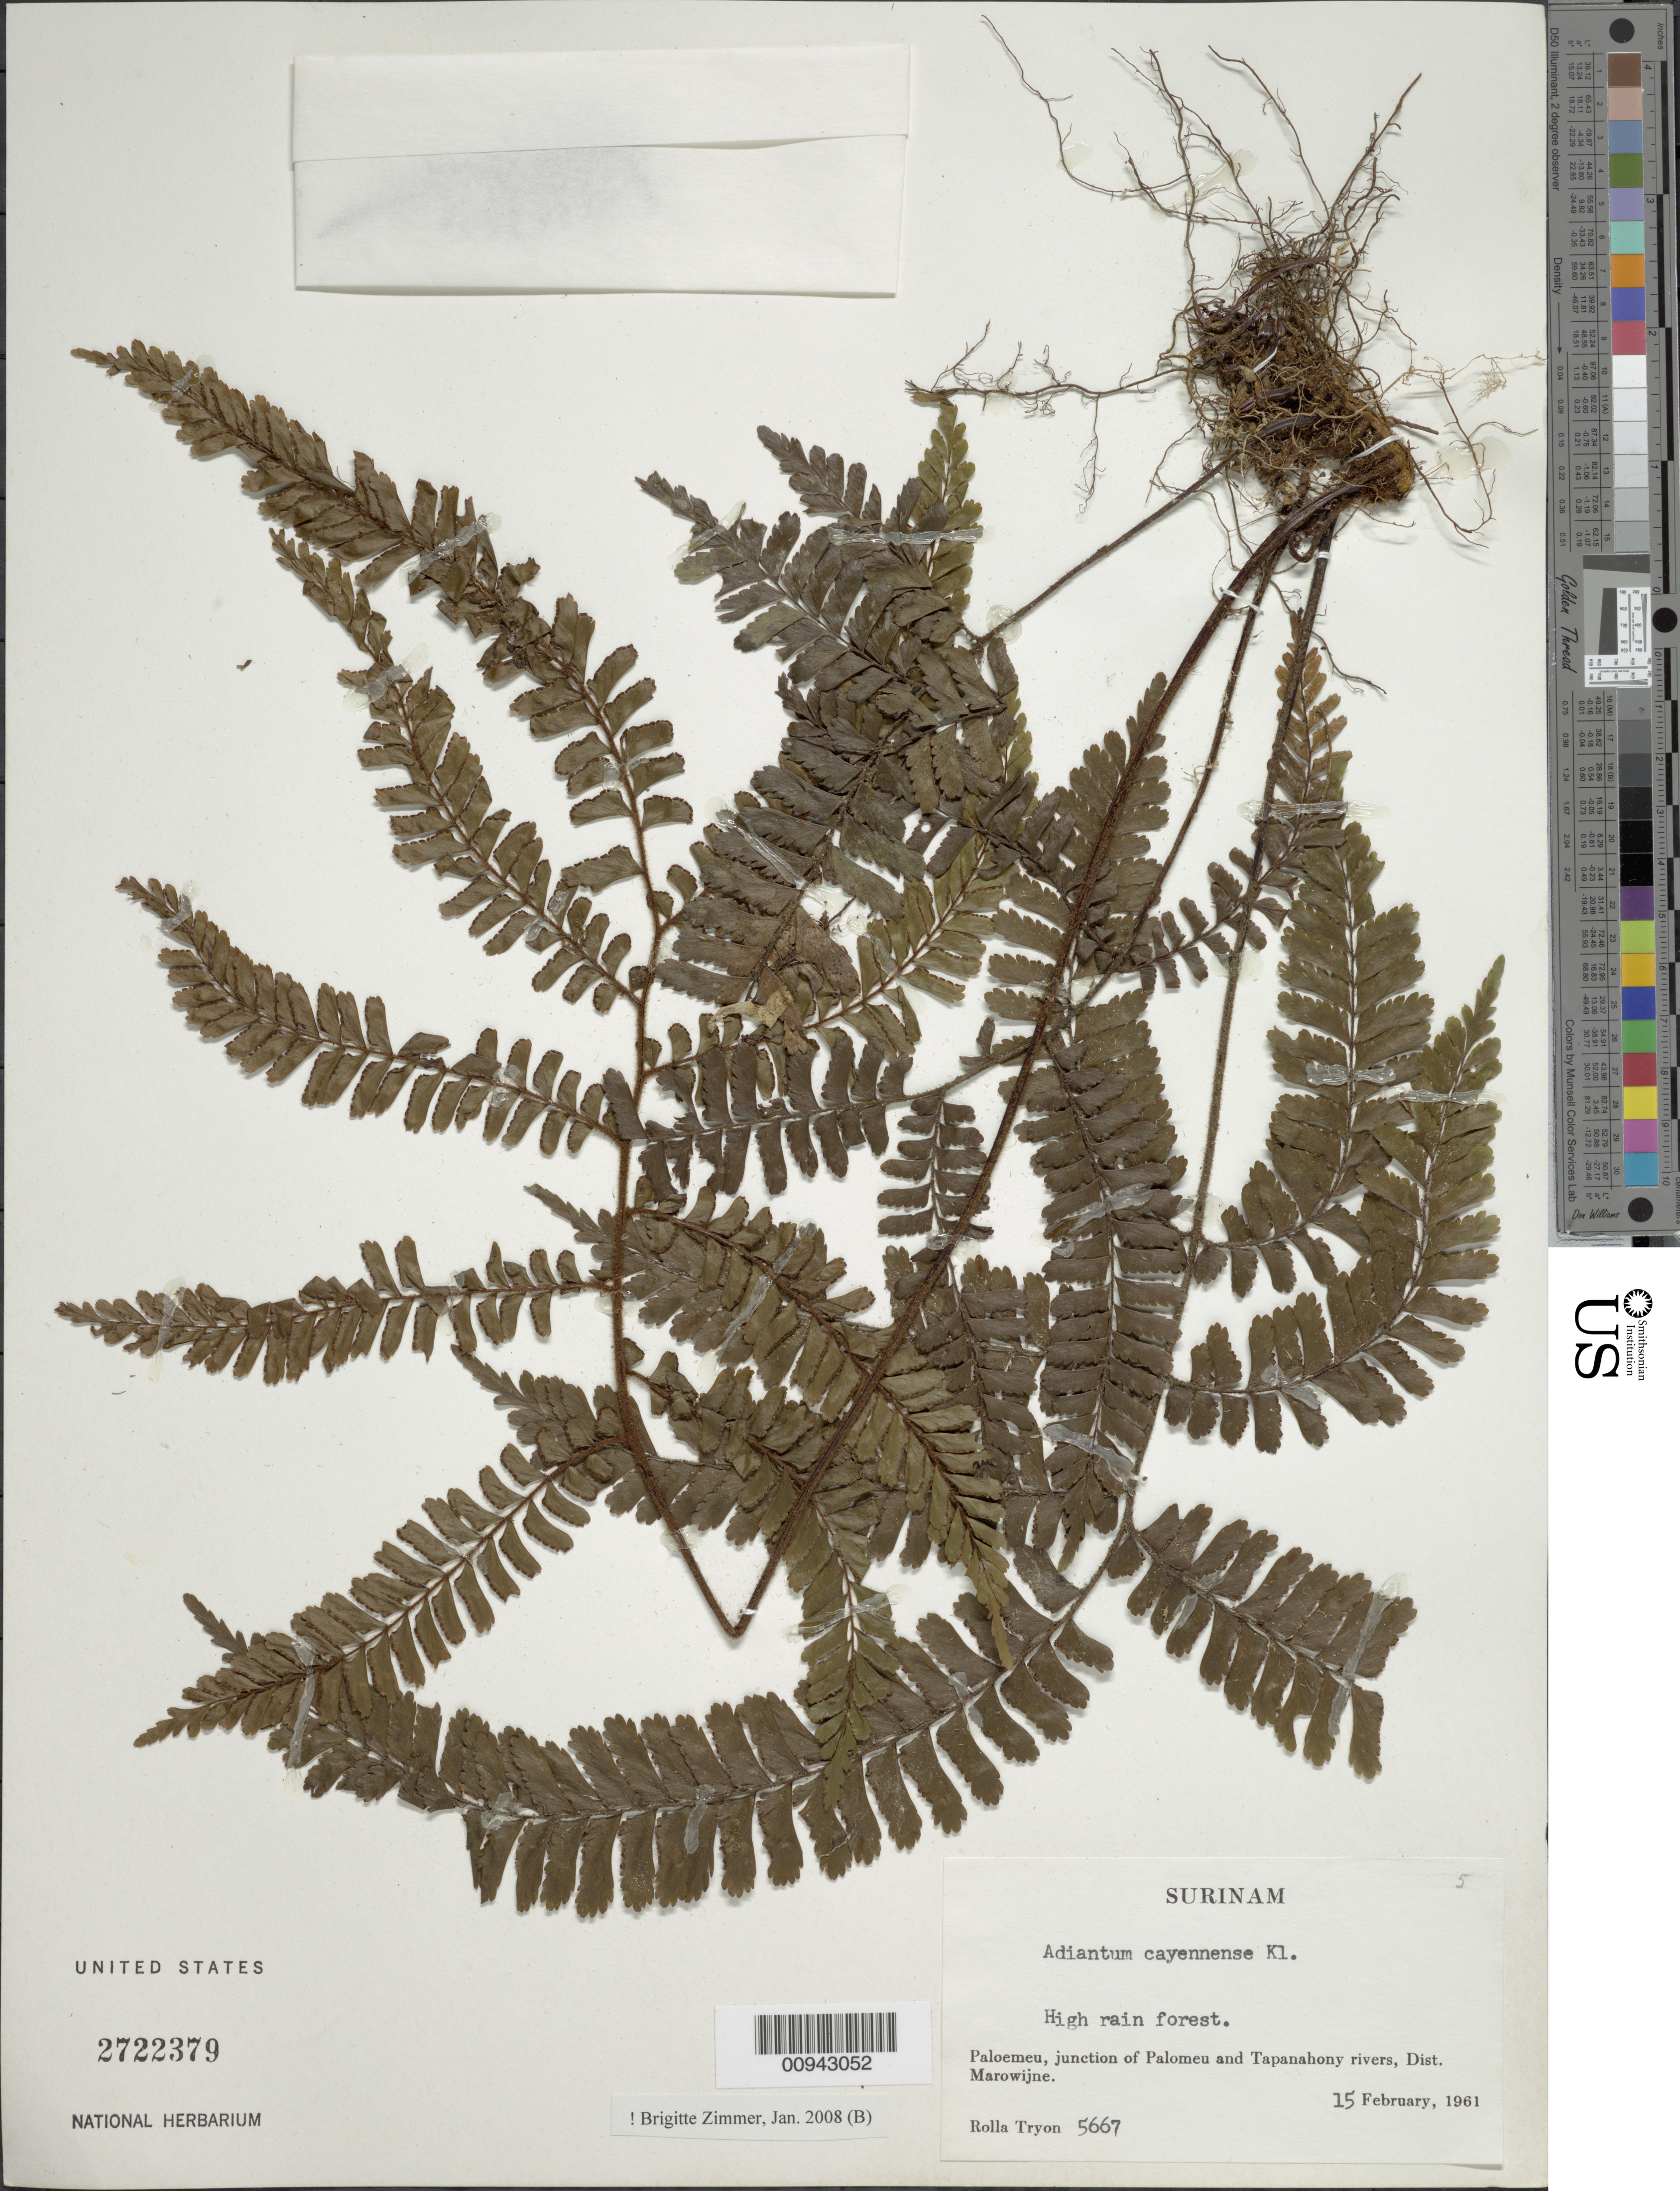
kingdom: Plantae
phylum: Tracheophyta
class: Polypodiopsida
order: Polypodiales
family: Pteridaceae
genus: Adiantum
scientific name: Adiantum cajennense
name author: Willd. ex Klotzsch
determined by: Zimmer, B.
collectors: R. M. Tryon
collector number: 5667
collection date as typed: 15-Feb-61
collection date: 1961-02-15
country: Suriname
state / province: Marowijne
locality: Paloemeu, junction of Paloemeu and Tapanahony Rivers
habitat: High rain forest.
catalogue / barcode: US 2722379